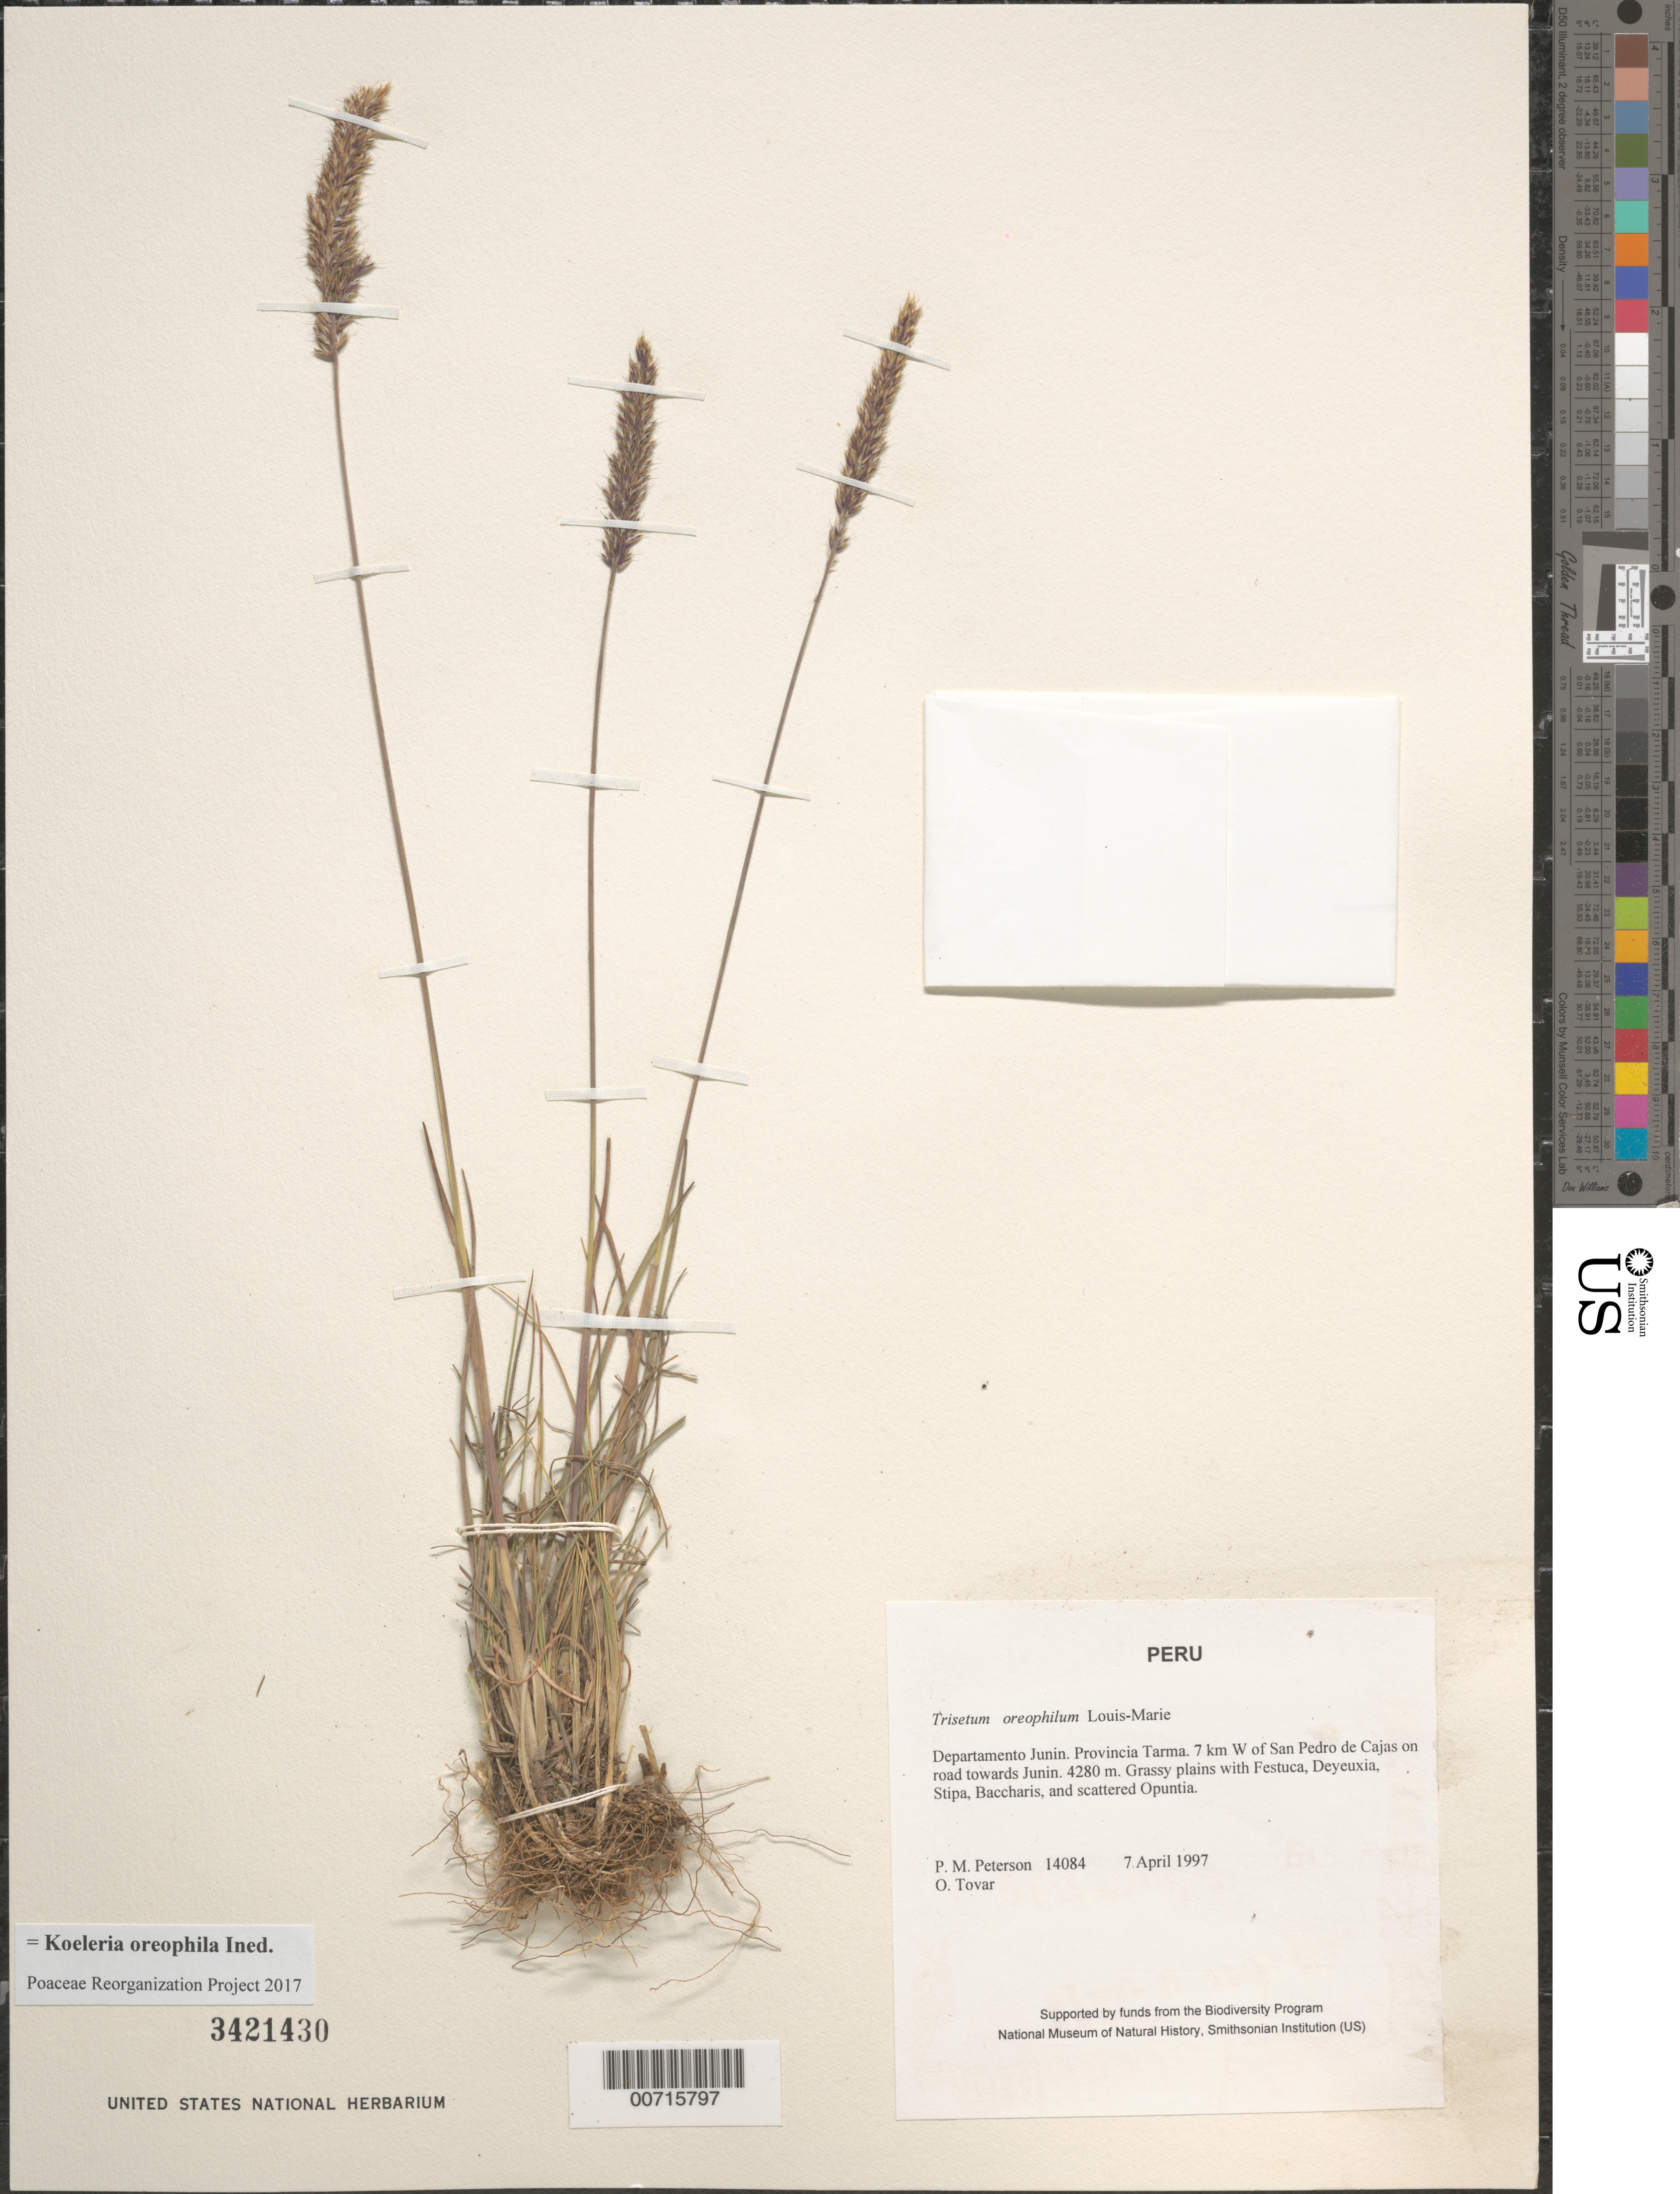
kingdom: Plantae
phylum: Tracheophyta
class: Liliopsida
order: Poales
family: Poaceae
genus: Koeleria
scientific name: Koeleria oreophila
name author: (Louis-Marie) Barberá et al.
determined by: Poaceae Reorganization Project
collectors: P. M. Peterson & Ó. Tovar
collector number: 14084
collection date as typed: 07 Apr 1997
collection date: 1997-04-07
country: Peru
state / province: Junín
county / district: Tarma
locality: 7 km W of San Pedro de Cajas on road towards Junin.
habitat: Grassy plains with Festuca, Deyeuxia, Stipa, Baccharis, and scattered Opuntia.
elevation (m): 4280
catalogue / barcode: US 3421430